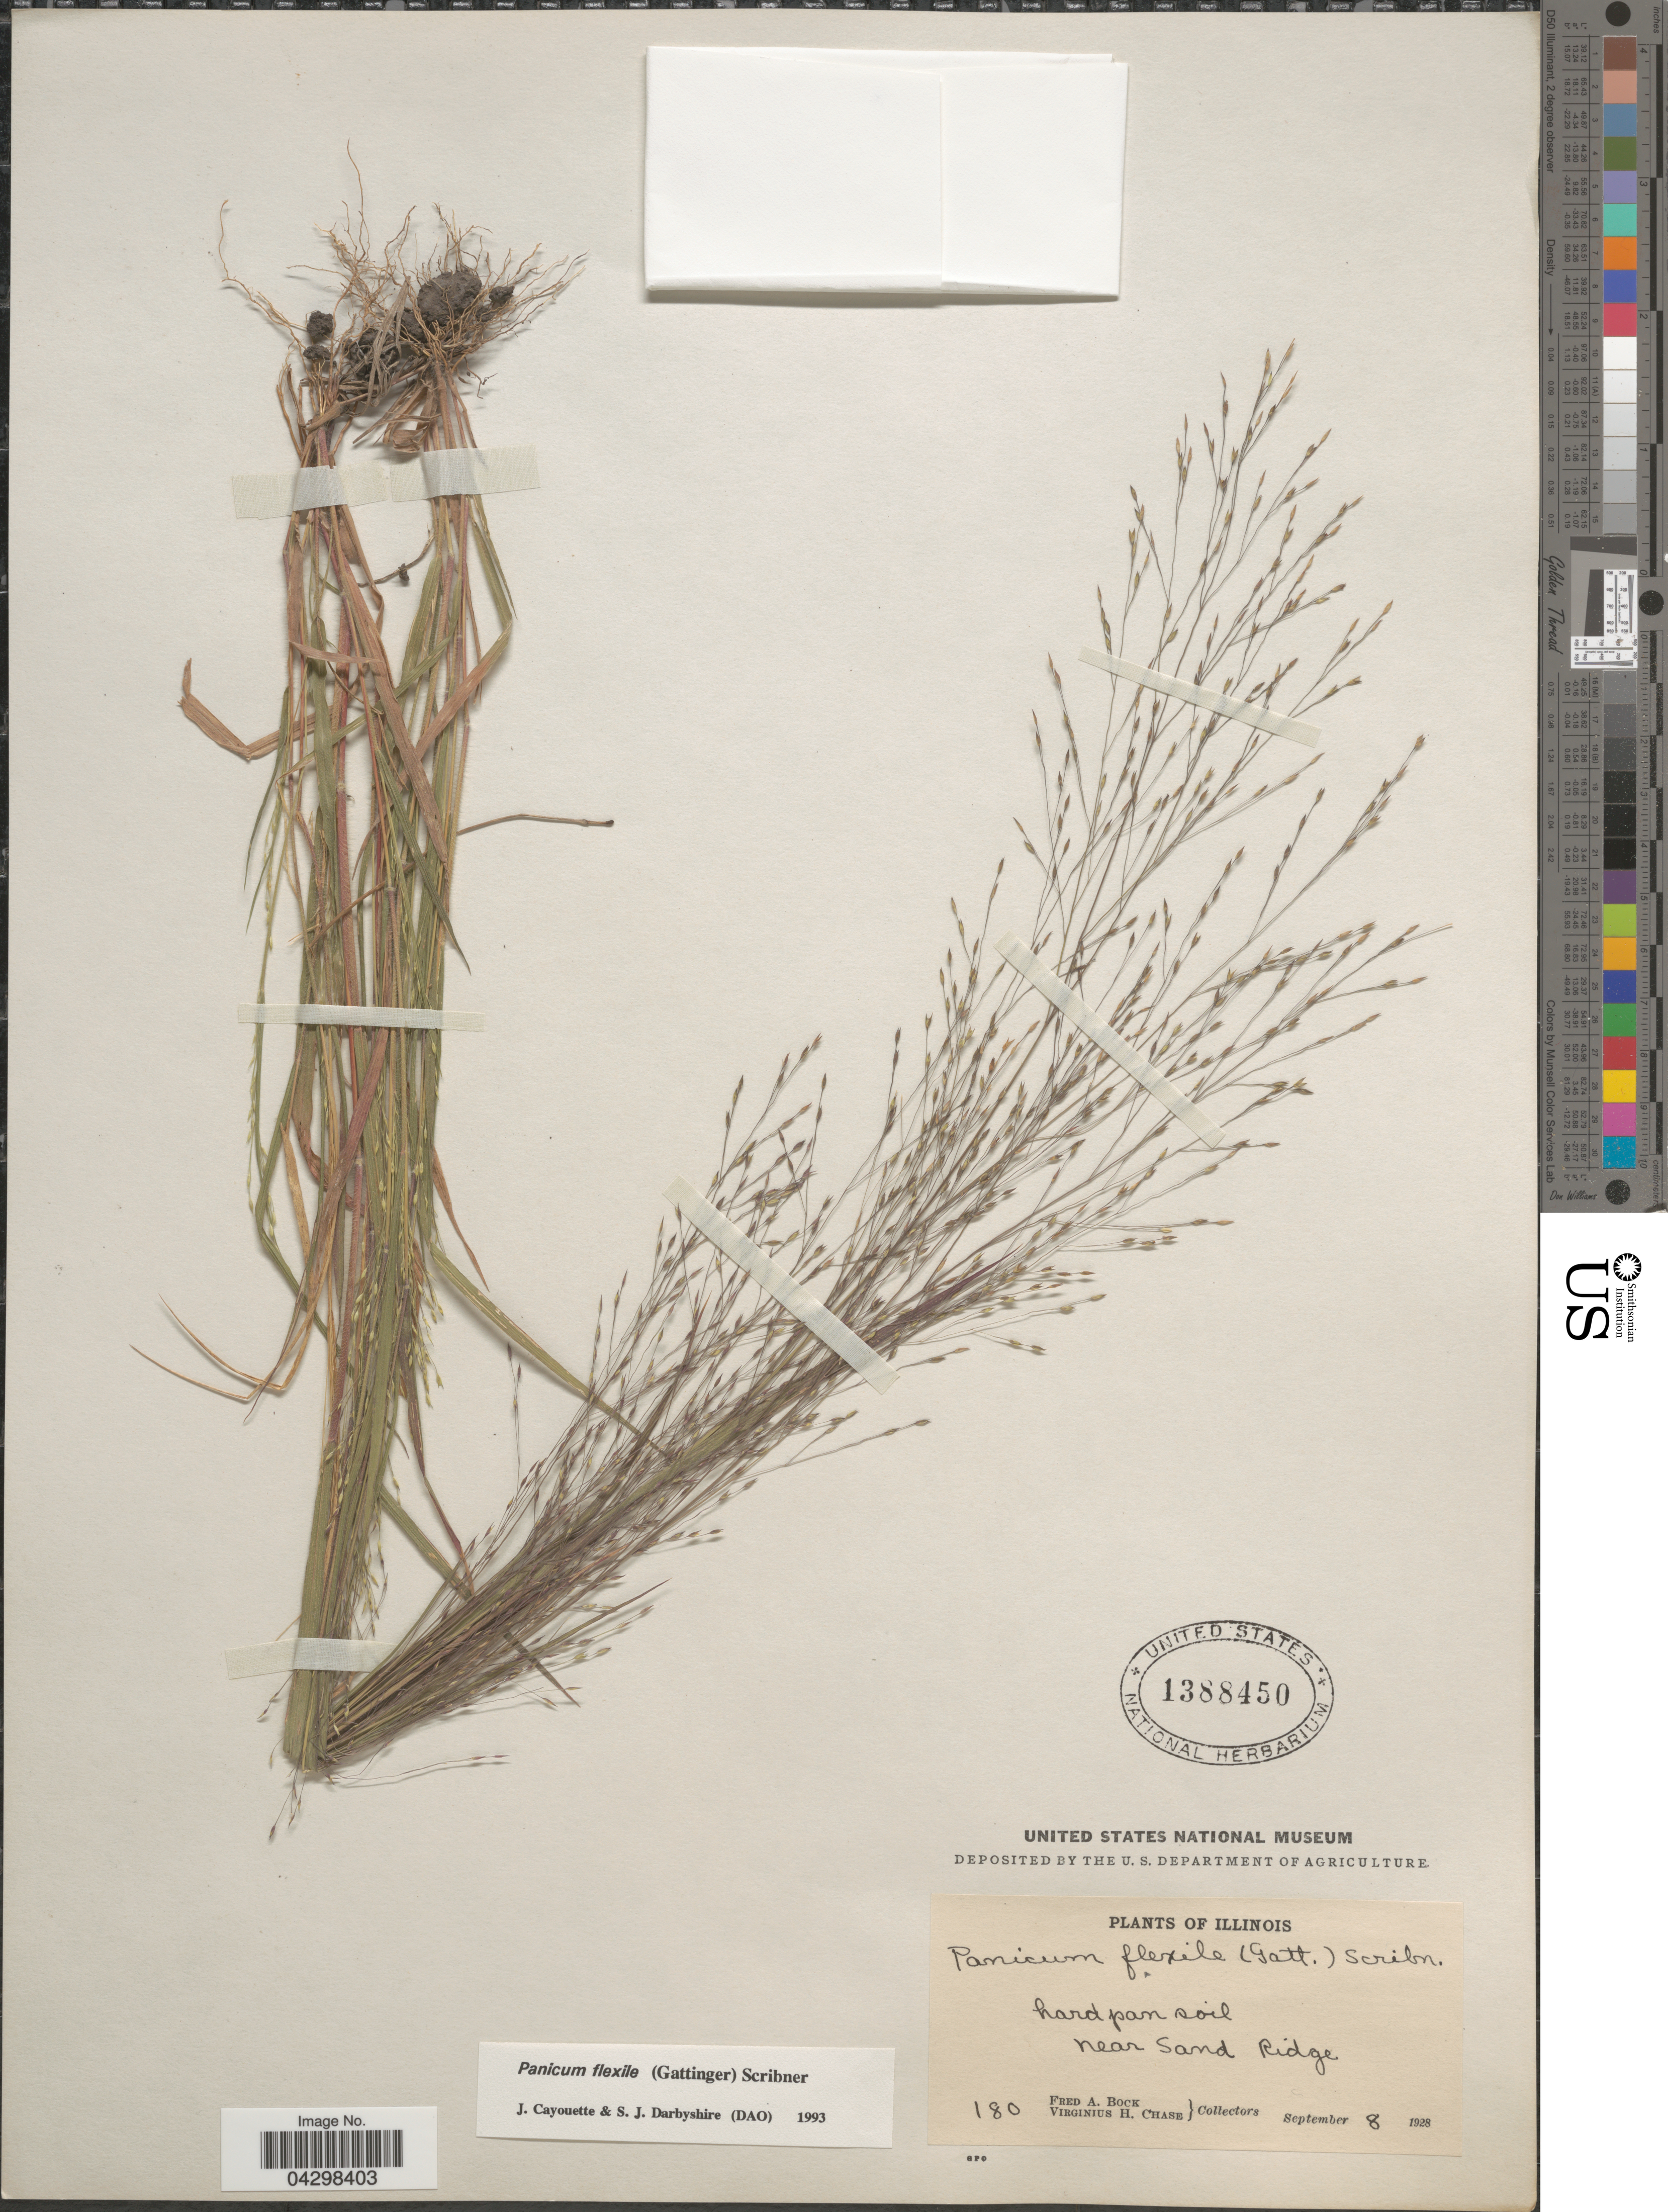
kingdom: Plantae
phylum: Tracheophyta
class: Liliopsida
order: Poales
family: Poaceae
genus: Panicum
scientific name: Panicum flexile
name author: (Gatt.) Scribn.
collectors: F. Bock & V. H. Chase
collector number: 180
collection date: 1928-09-08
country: United States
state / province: Illinois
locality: Hard pan soil near Sand Ridge.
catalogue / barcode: US 1388450